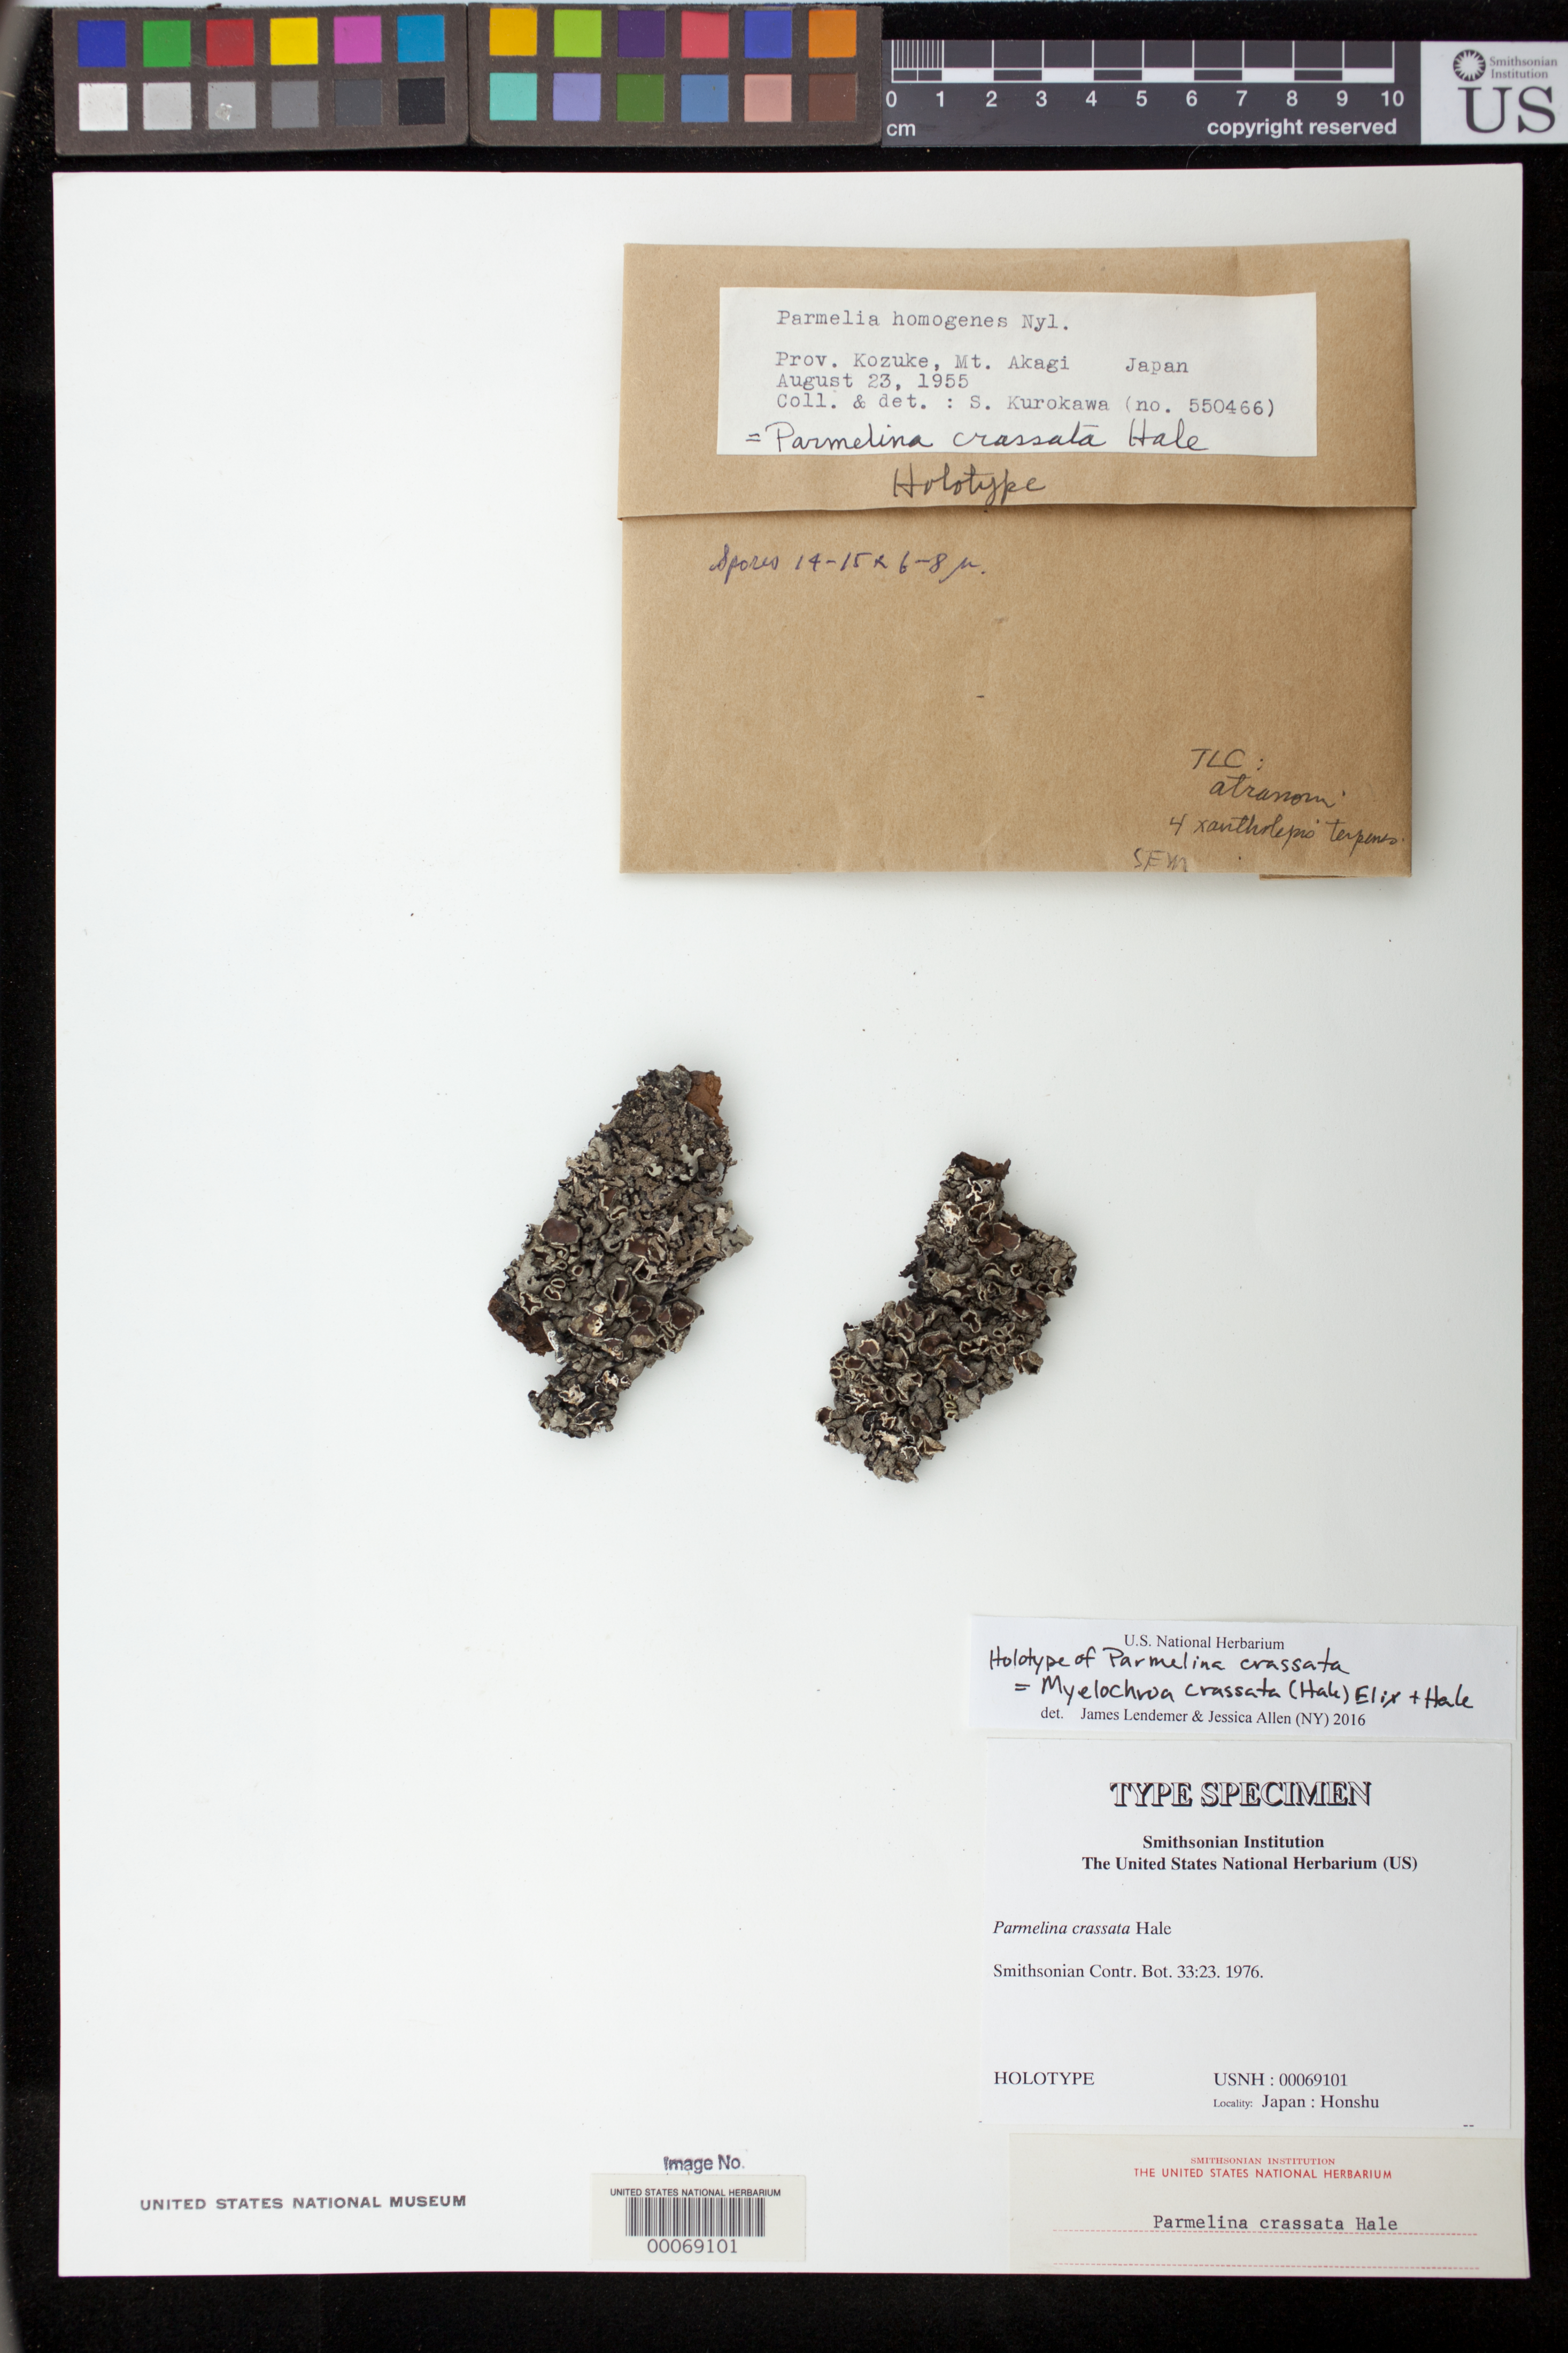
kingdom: Fungi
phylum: Ascomycota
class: Lecanoromycetes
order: Lecanorales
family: Parmeliaceae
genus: Parmelina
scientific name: Parmelina crassata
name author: Hale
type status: Holotype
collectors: S. Kurokawa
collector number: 550466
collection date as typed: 23 Aug 1955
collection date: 1955-08-23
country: Japan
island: Honshu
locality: Akagi Mt.